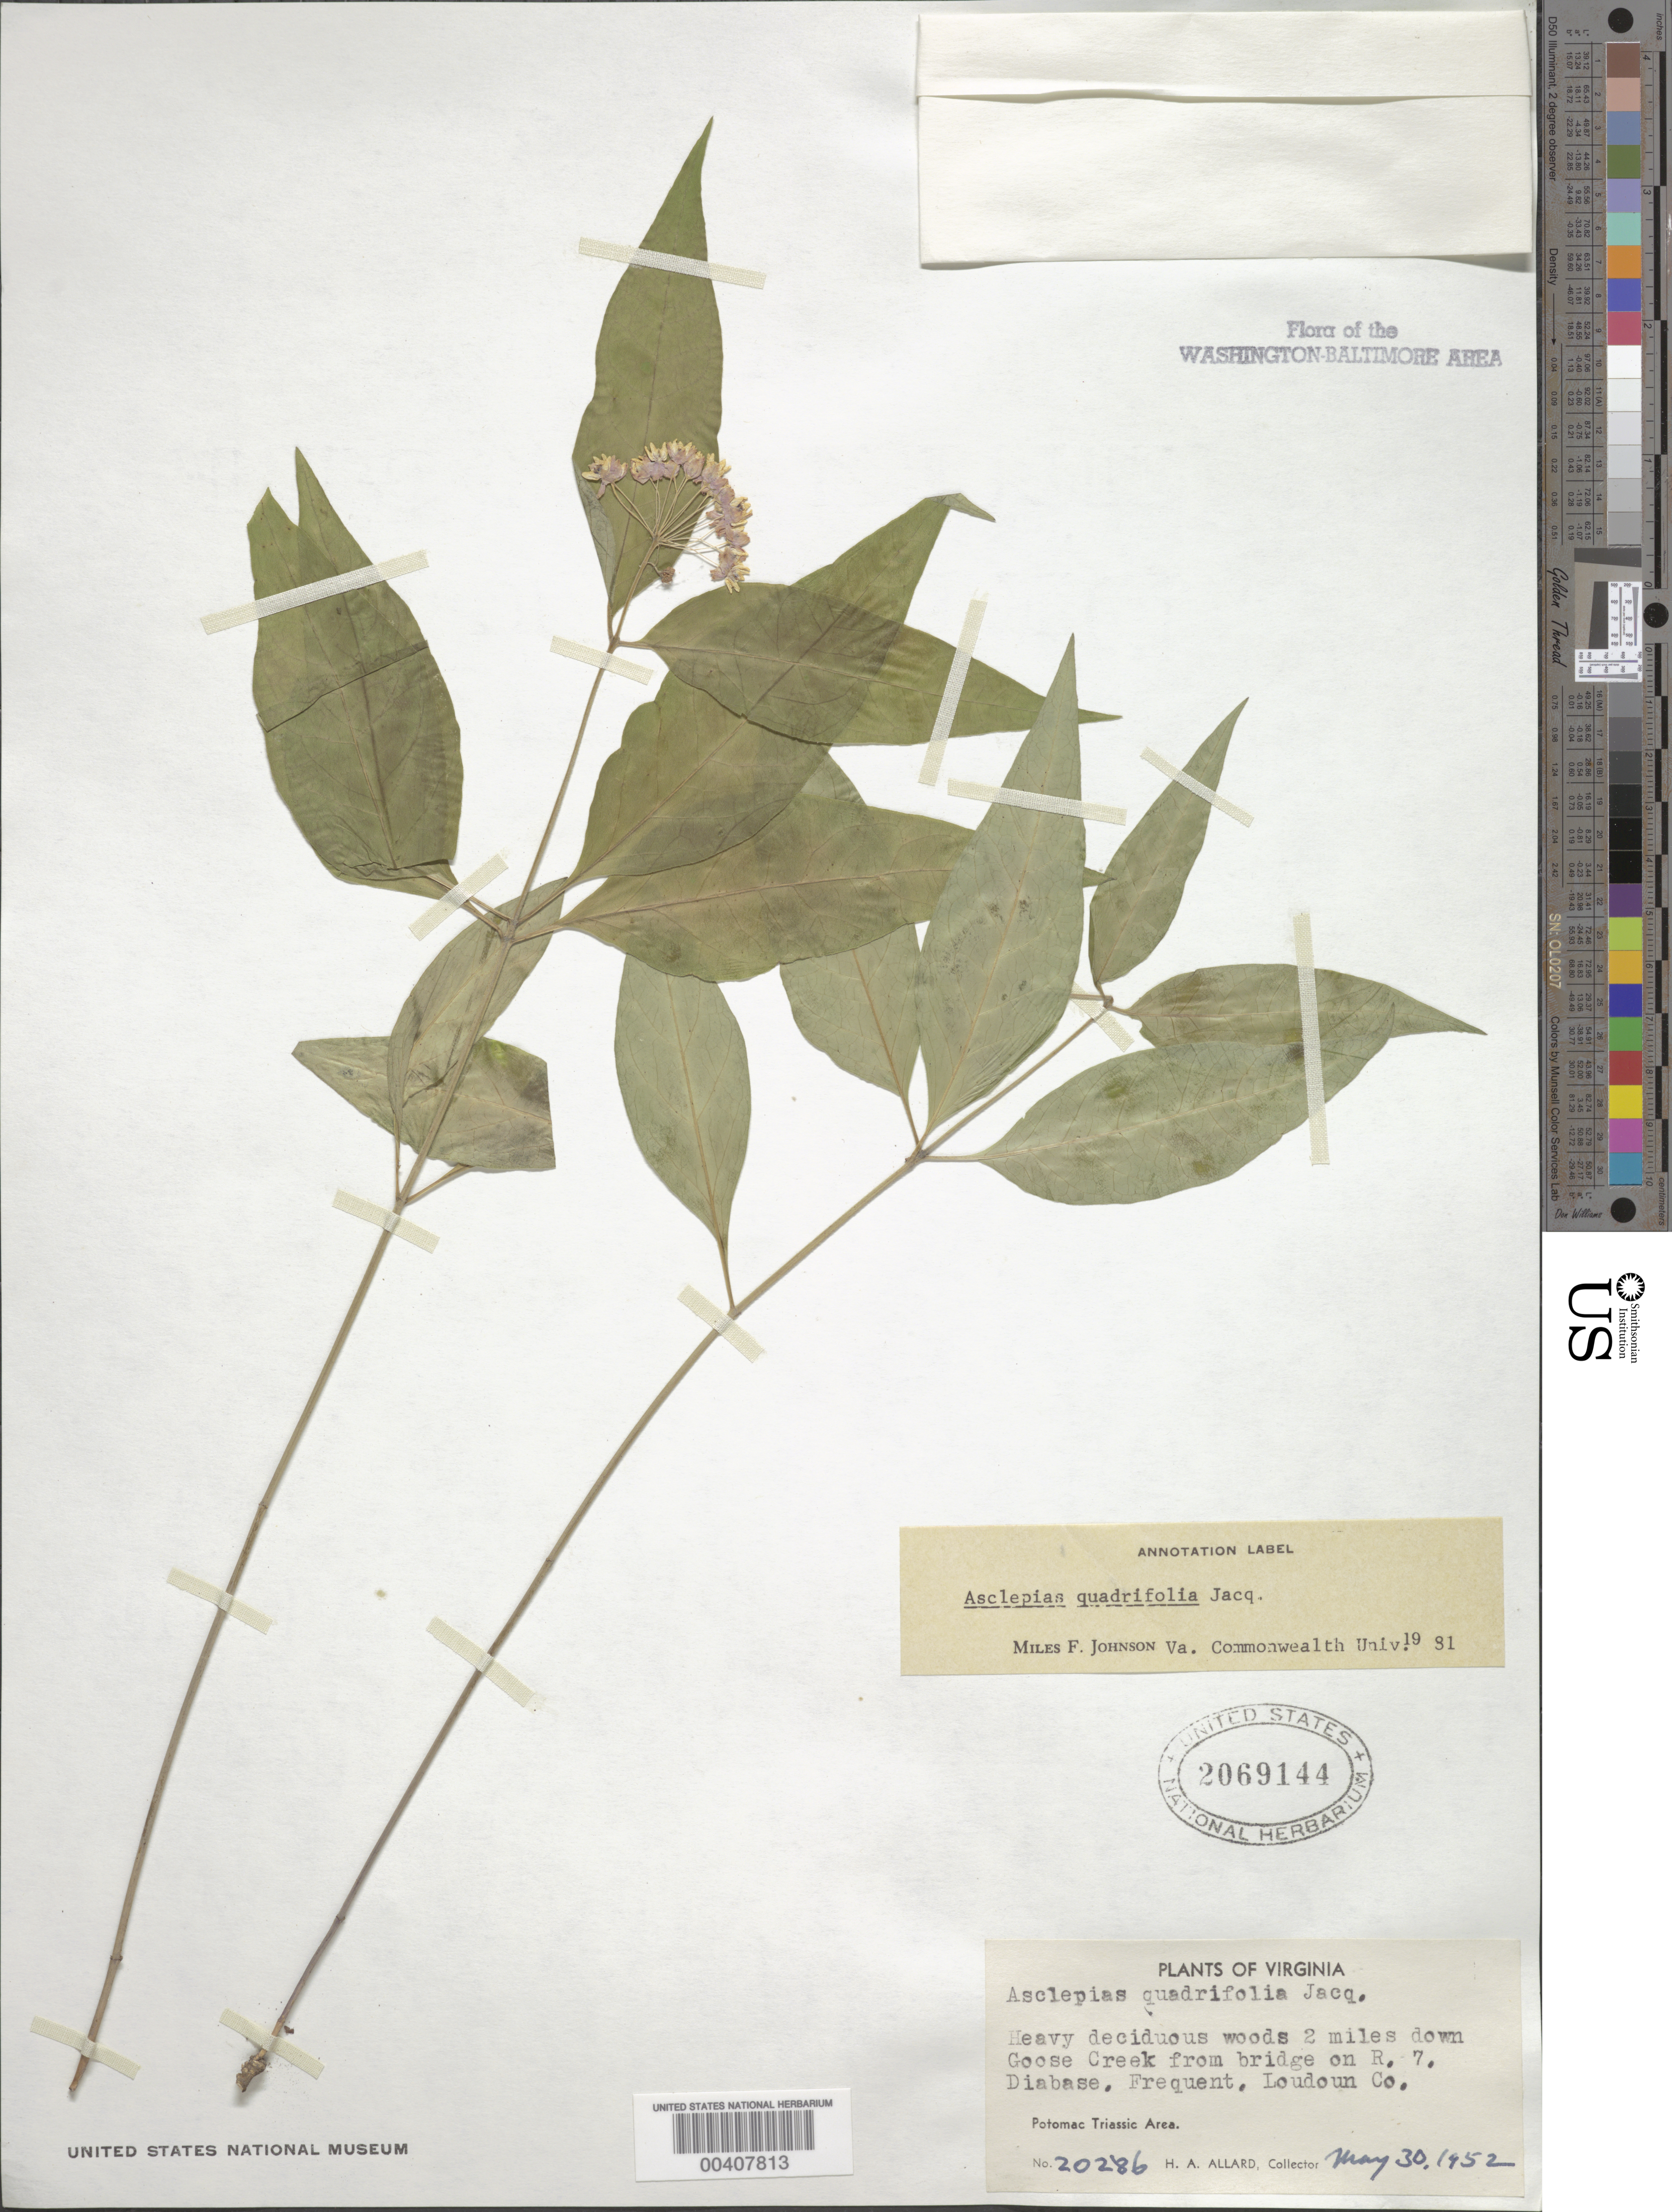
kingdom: Plantae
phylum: Tracheophyta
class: Magnoliopsida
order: Gentianales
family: Apocynaceae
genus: Asclepias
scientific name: Asclepias quadrifolia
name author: Jacq.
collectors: H. A. Allard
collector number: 20286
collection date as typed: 30 May 1952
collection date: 1952-05-30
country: United States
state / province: Virginia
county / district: Loudoun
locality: downstream from Route 7 on Goose Creek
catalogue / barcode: US 2069144